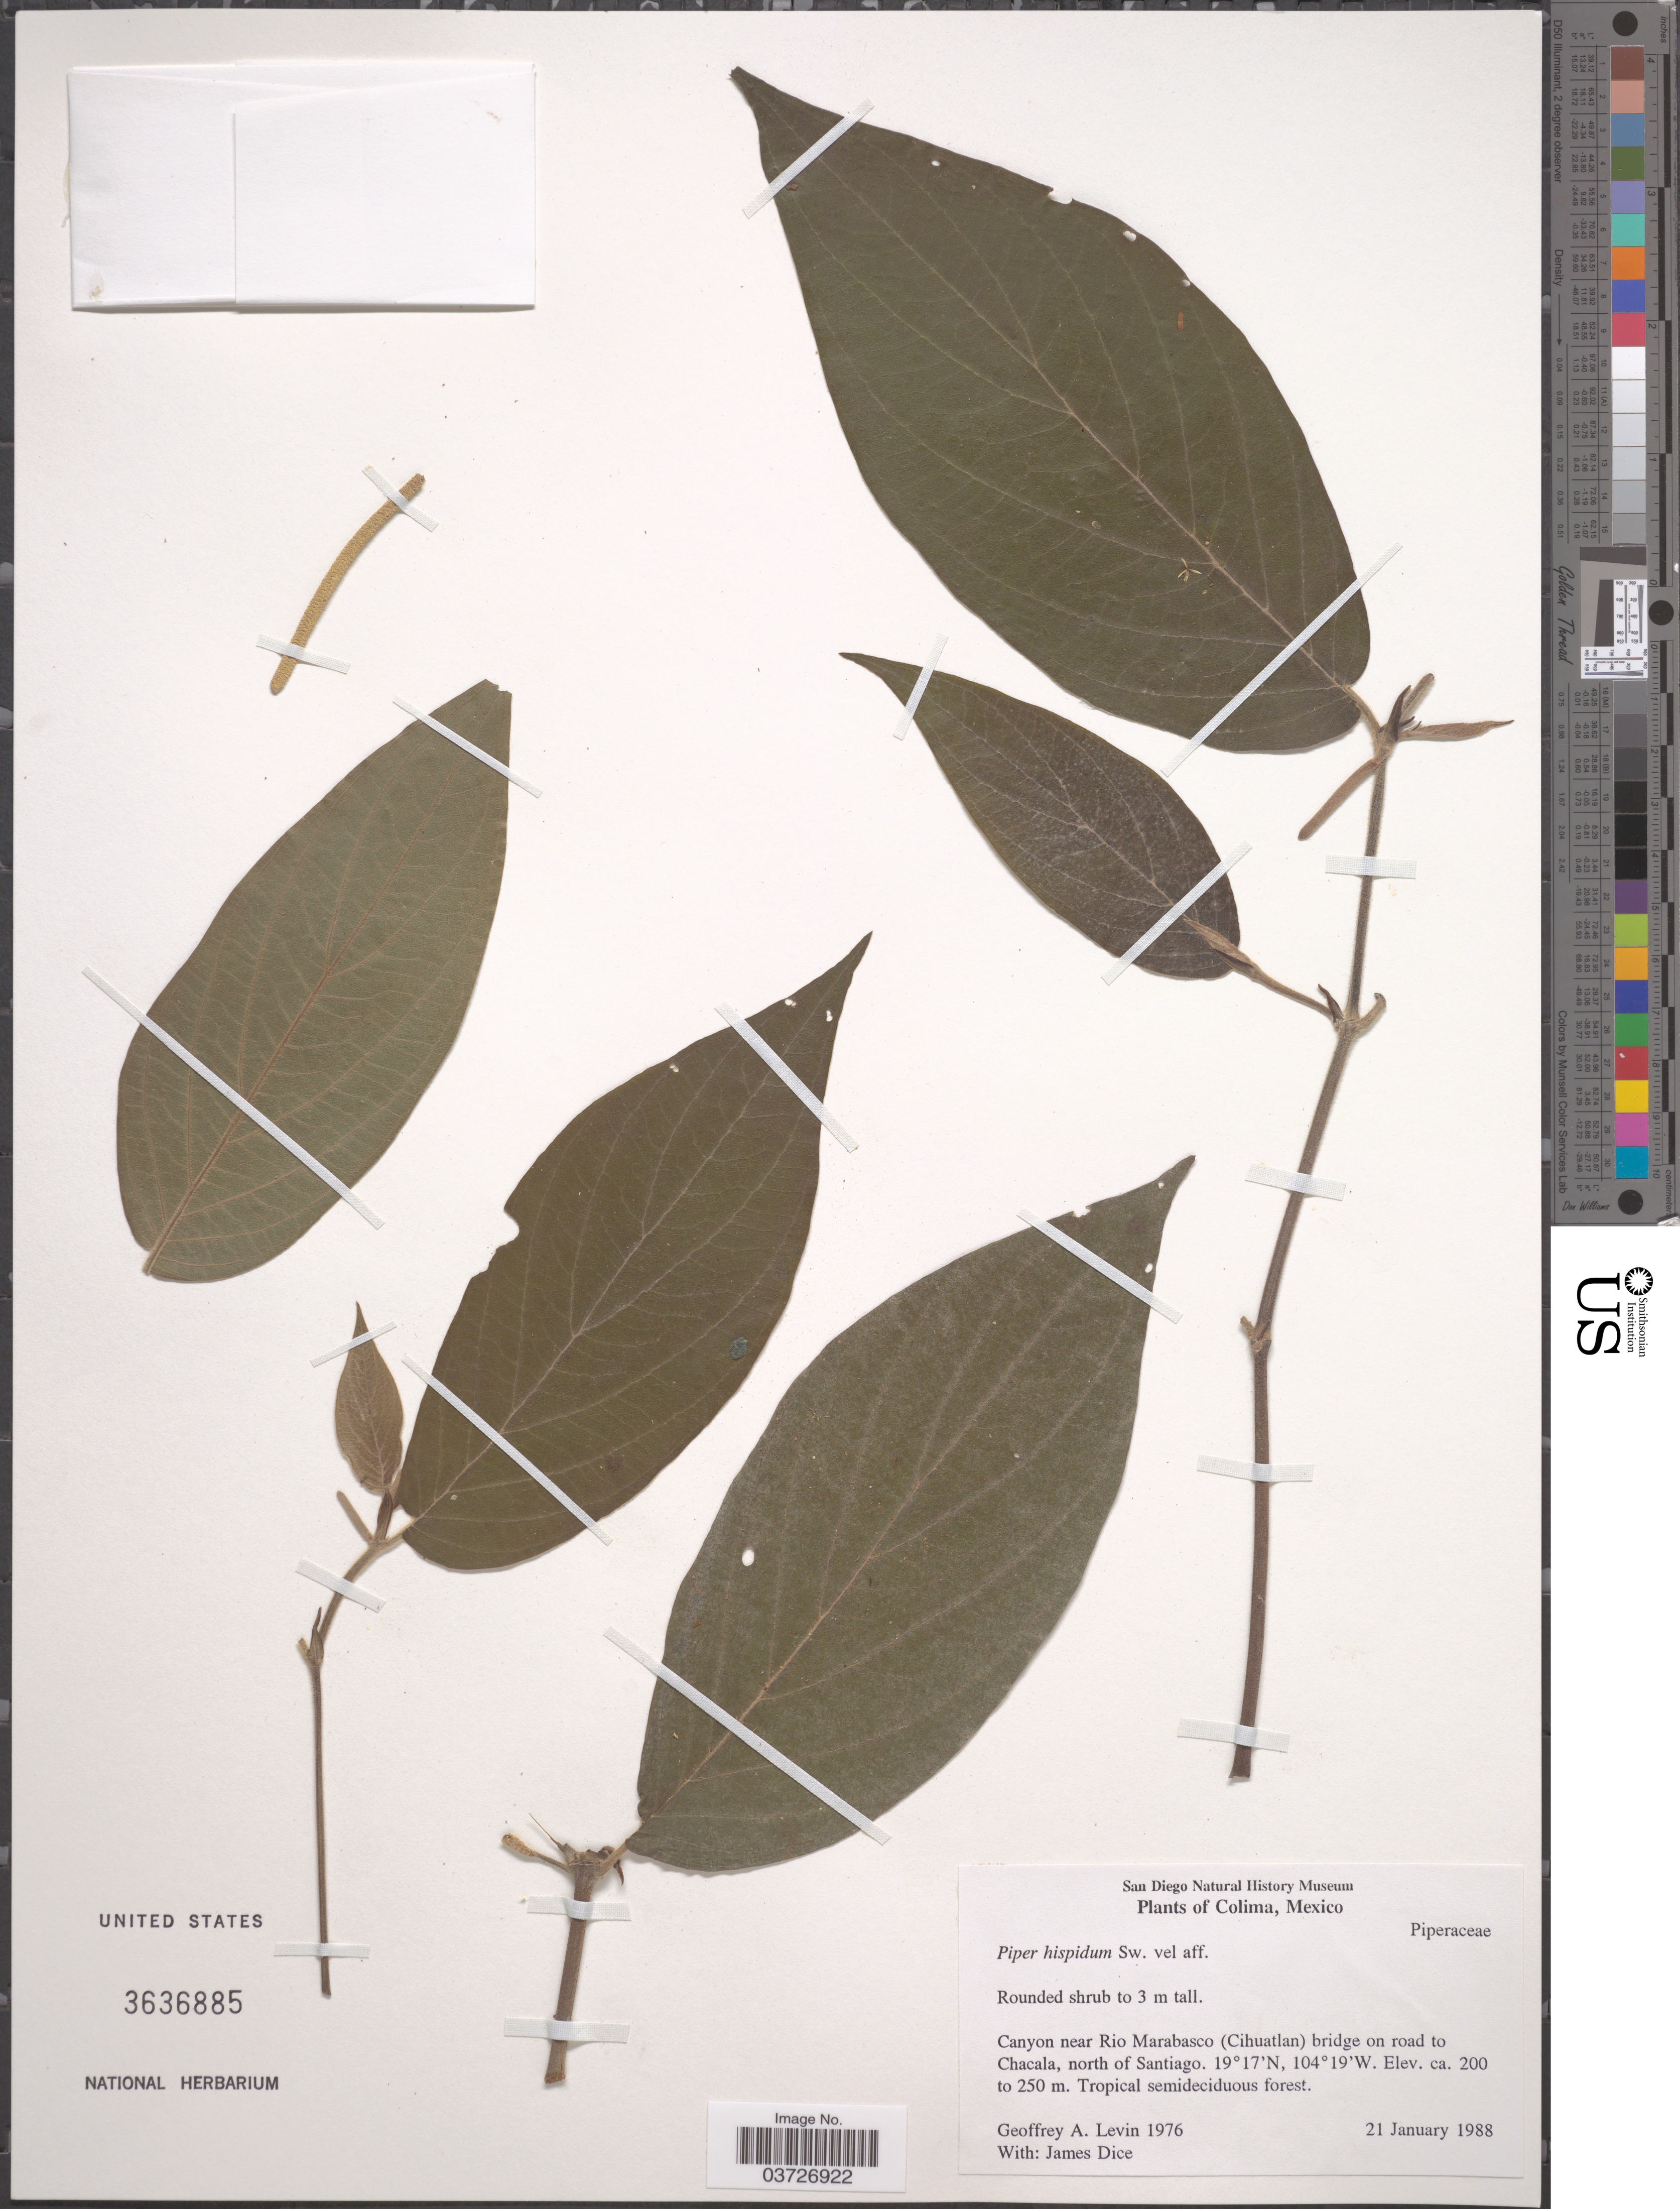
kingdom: Plantae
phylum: Tracheophyta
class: Magnoliopsida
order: Piperales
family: Piperaceae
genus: Piper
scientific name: Piper hispidum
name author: Sw.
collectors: G. Levin & J. Dice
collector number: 1976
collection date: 1988-01-21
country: Mexico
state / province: Colima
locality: Canyon near Rio Marabasco (Cihuatlan) bridge on road to Chacala, north of Santiago.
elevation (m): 200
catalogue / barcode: US 3636885